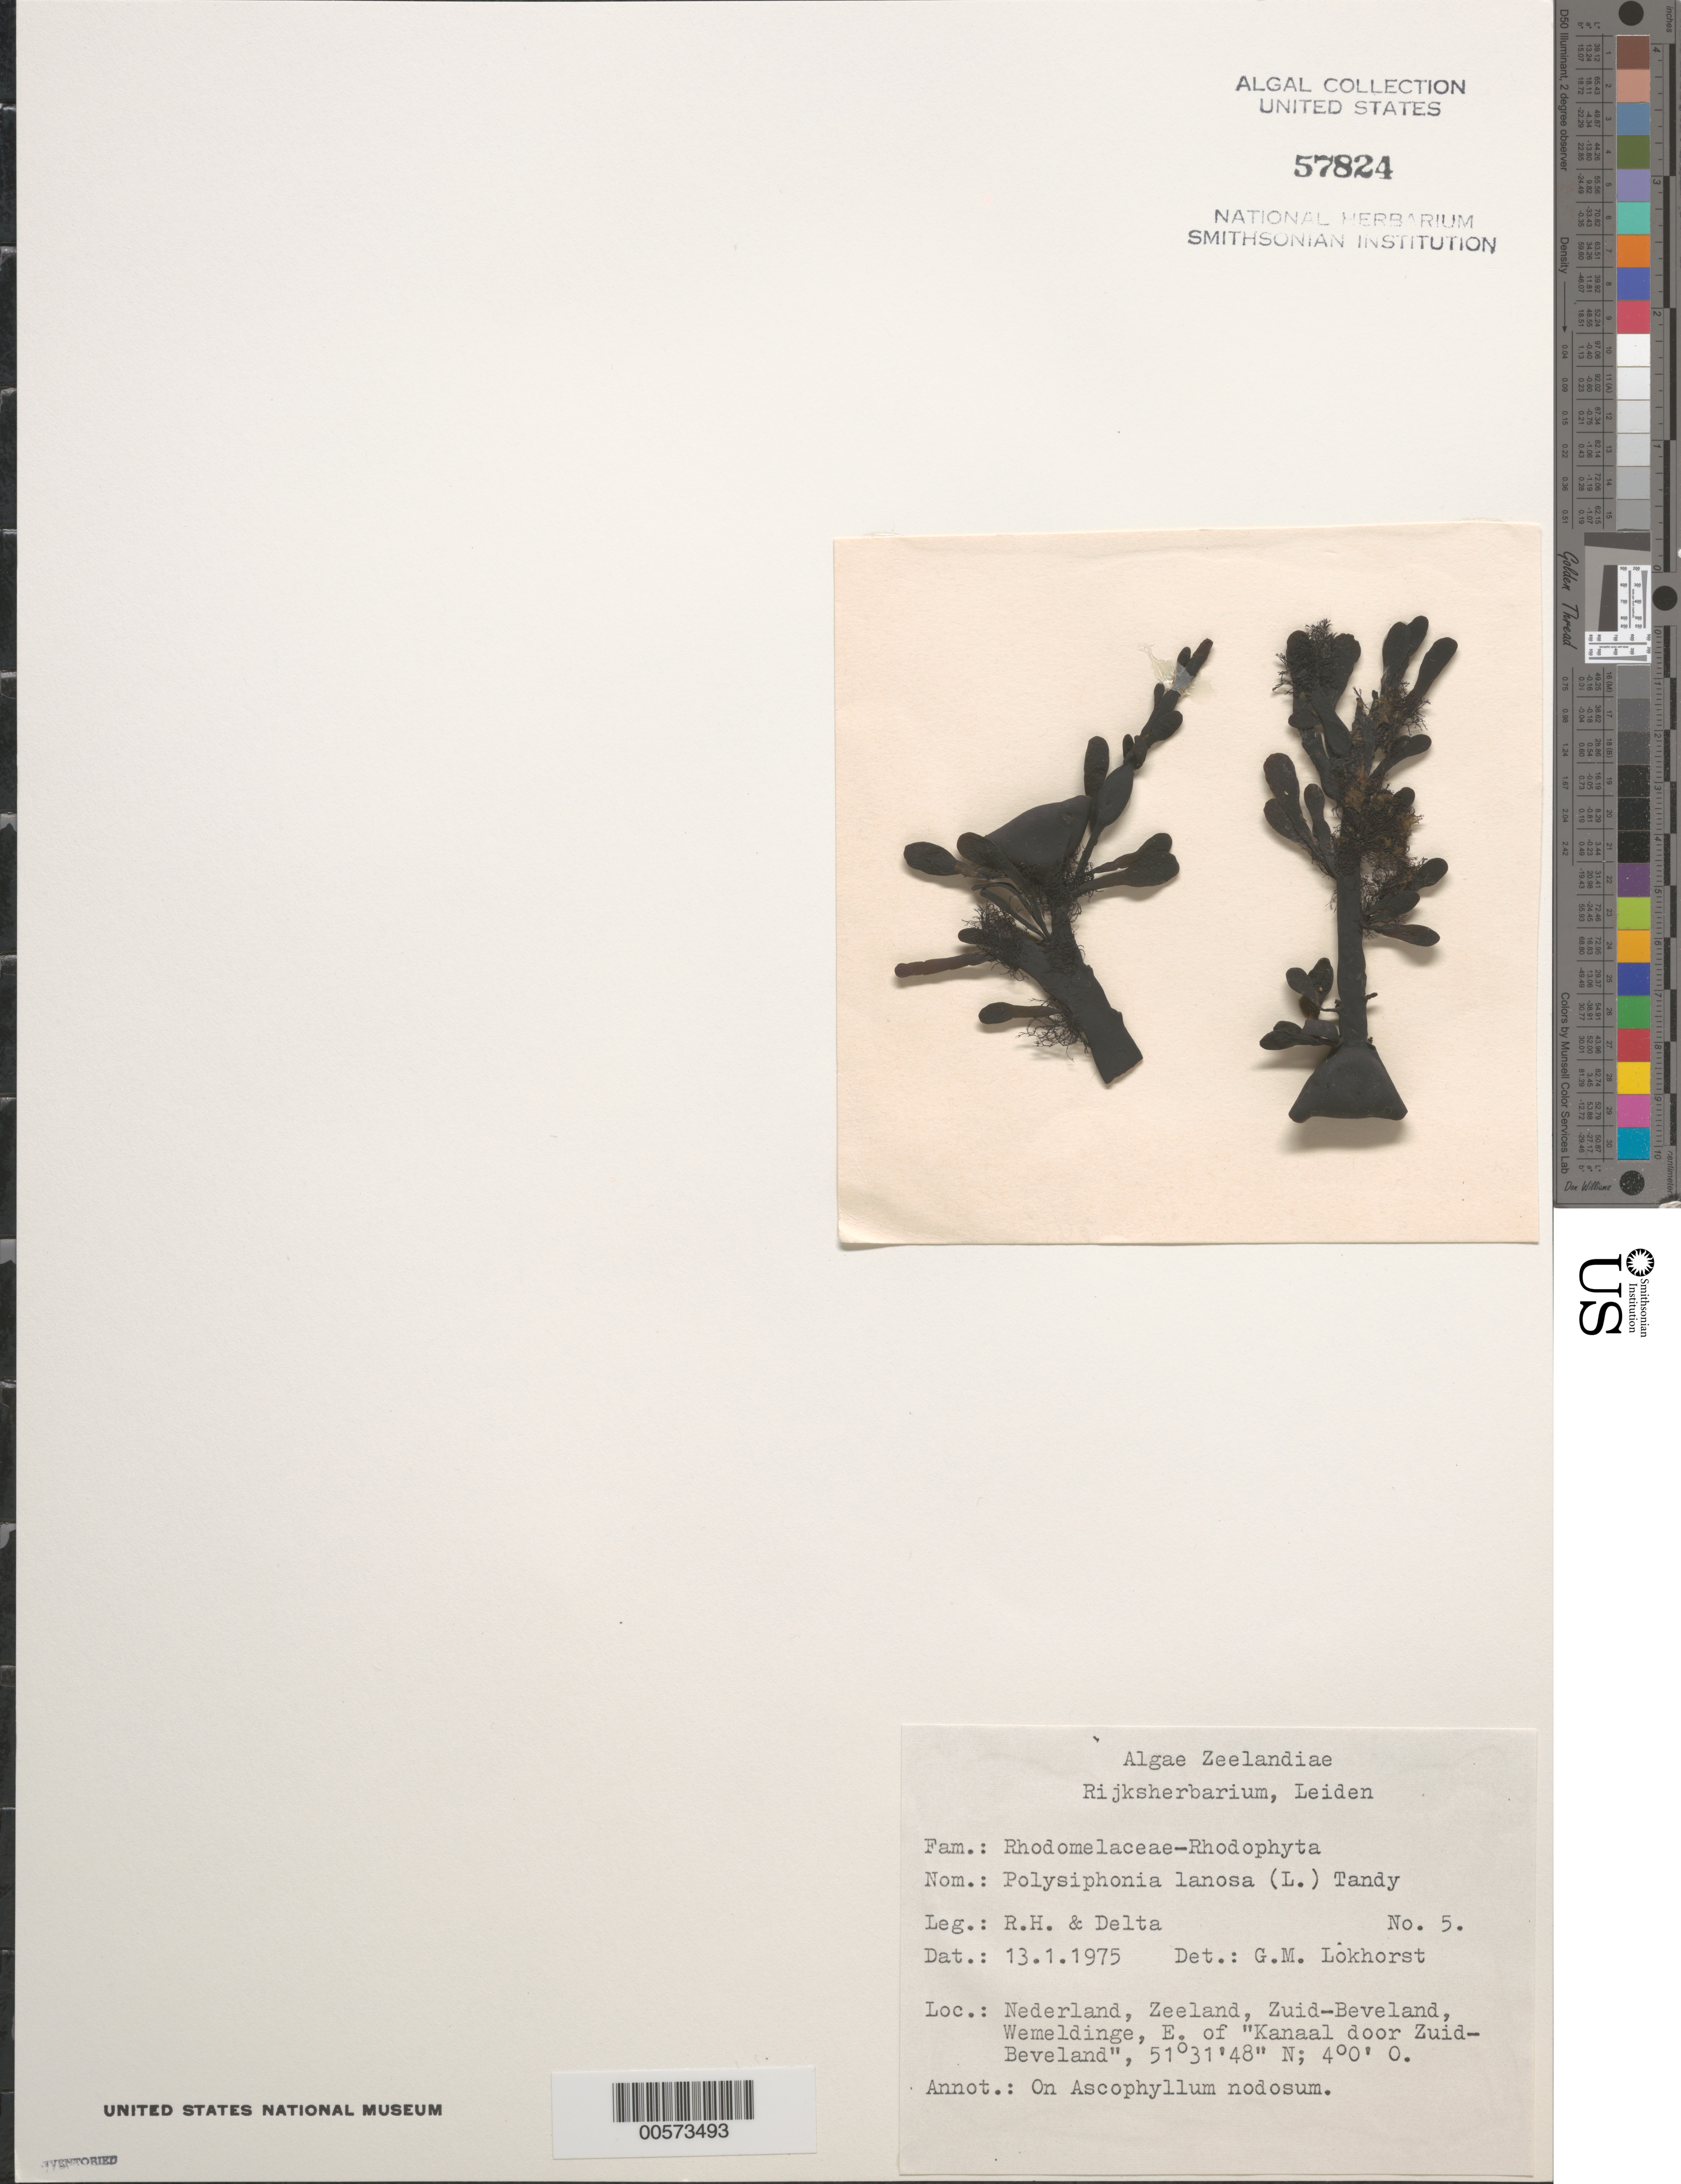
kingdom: Plantae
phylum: Rhodophyta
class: Florideophyceae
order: Ceramiales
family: Rhodomelaceae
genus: Vertebrata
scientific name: Vertebrata lanosa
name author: (L.) T.A. Chr.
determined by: Algae name updating Project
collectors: R.H. & Delta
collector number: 5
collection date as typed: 13 Jan 1975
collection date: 1975-01-13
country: Netherlands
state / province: Zeeland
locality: Zuid-beveland, wemeldinge, east of kanaal door zuid-beveland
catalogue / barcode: US 57824